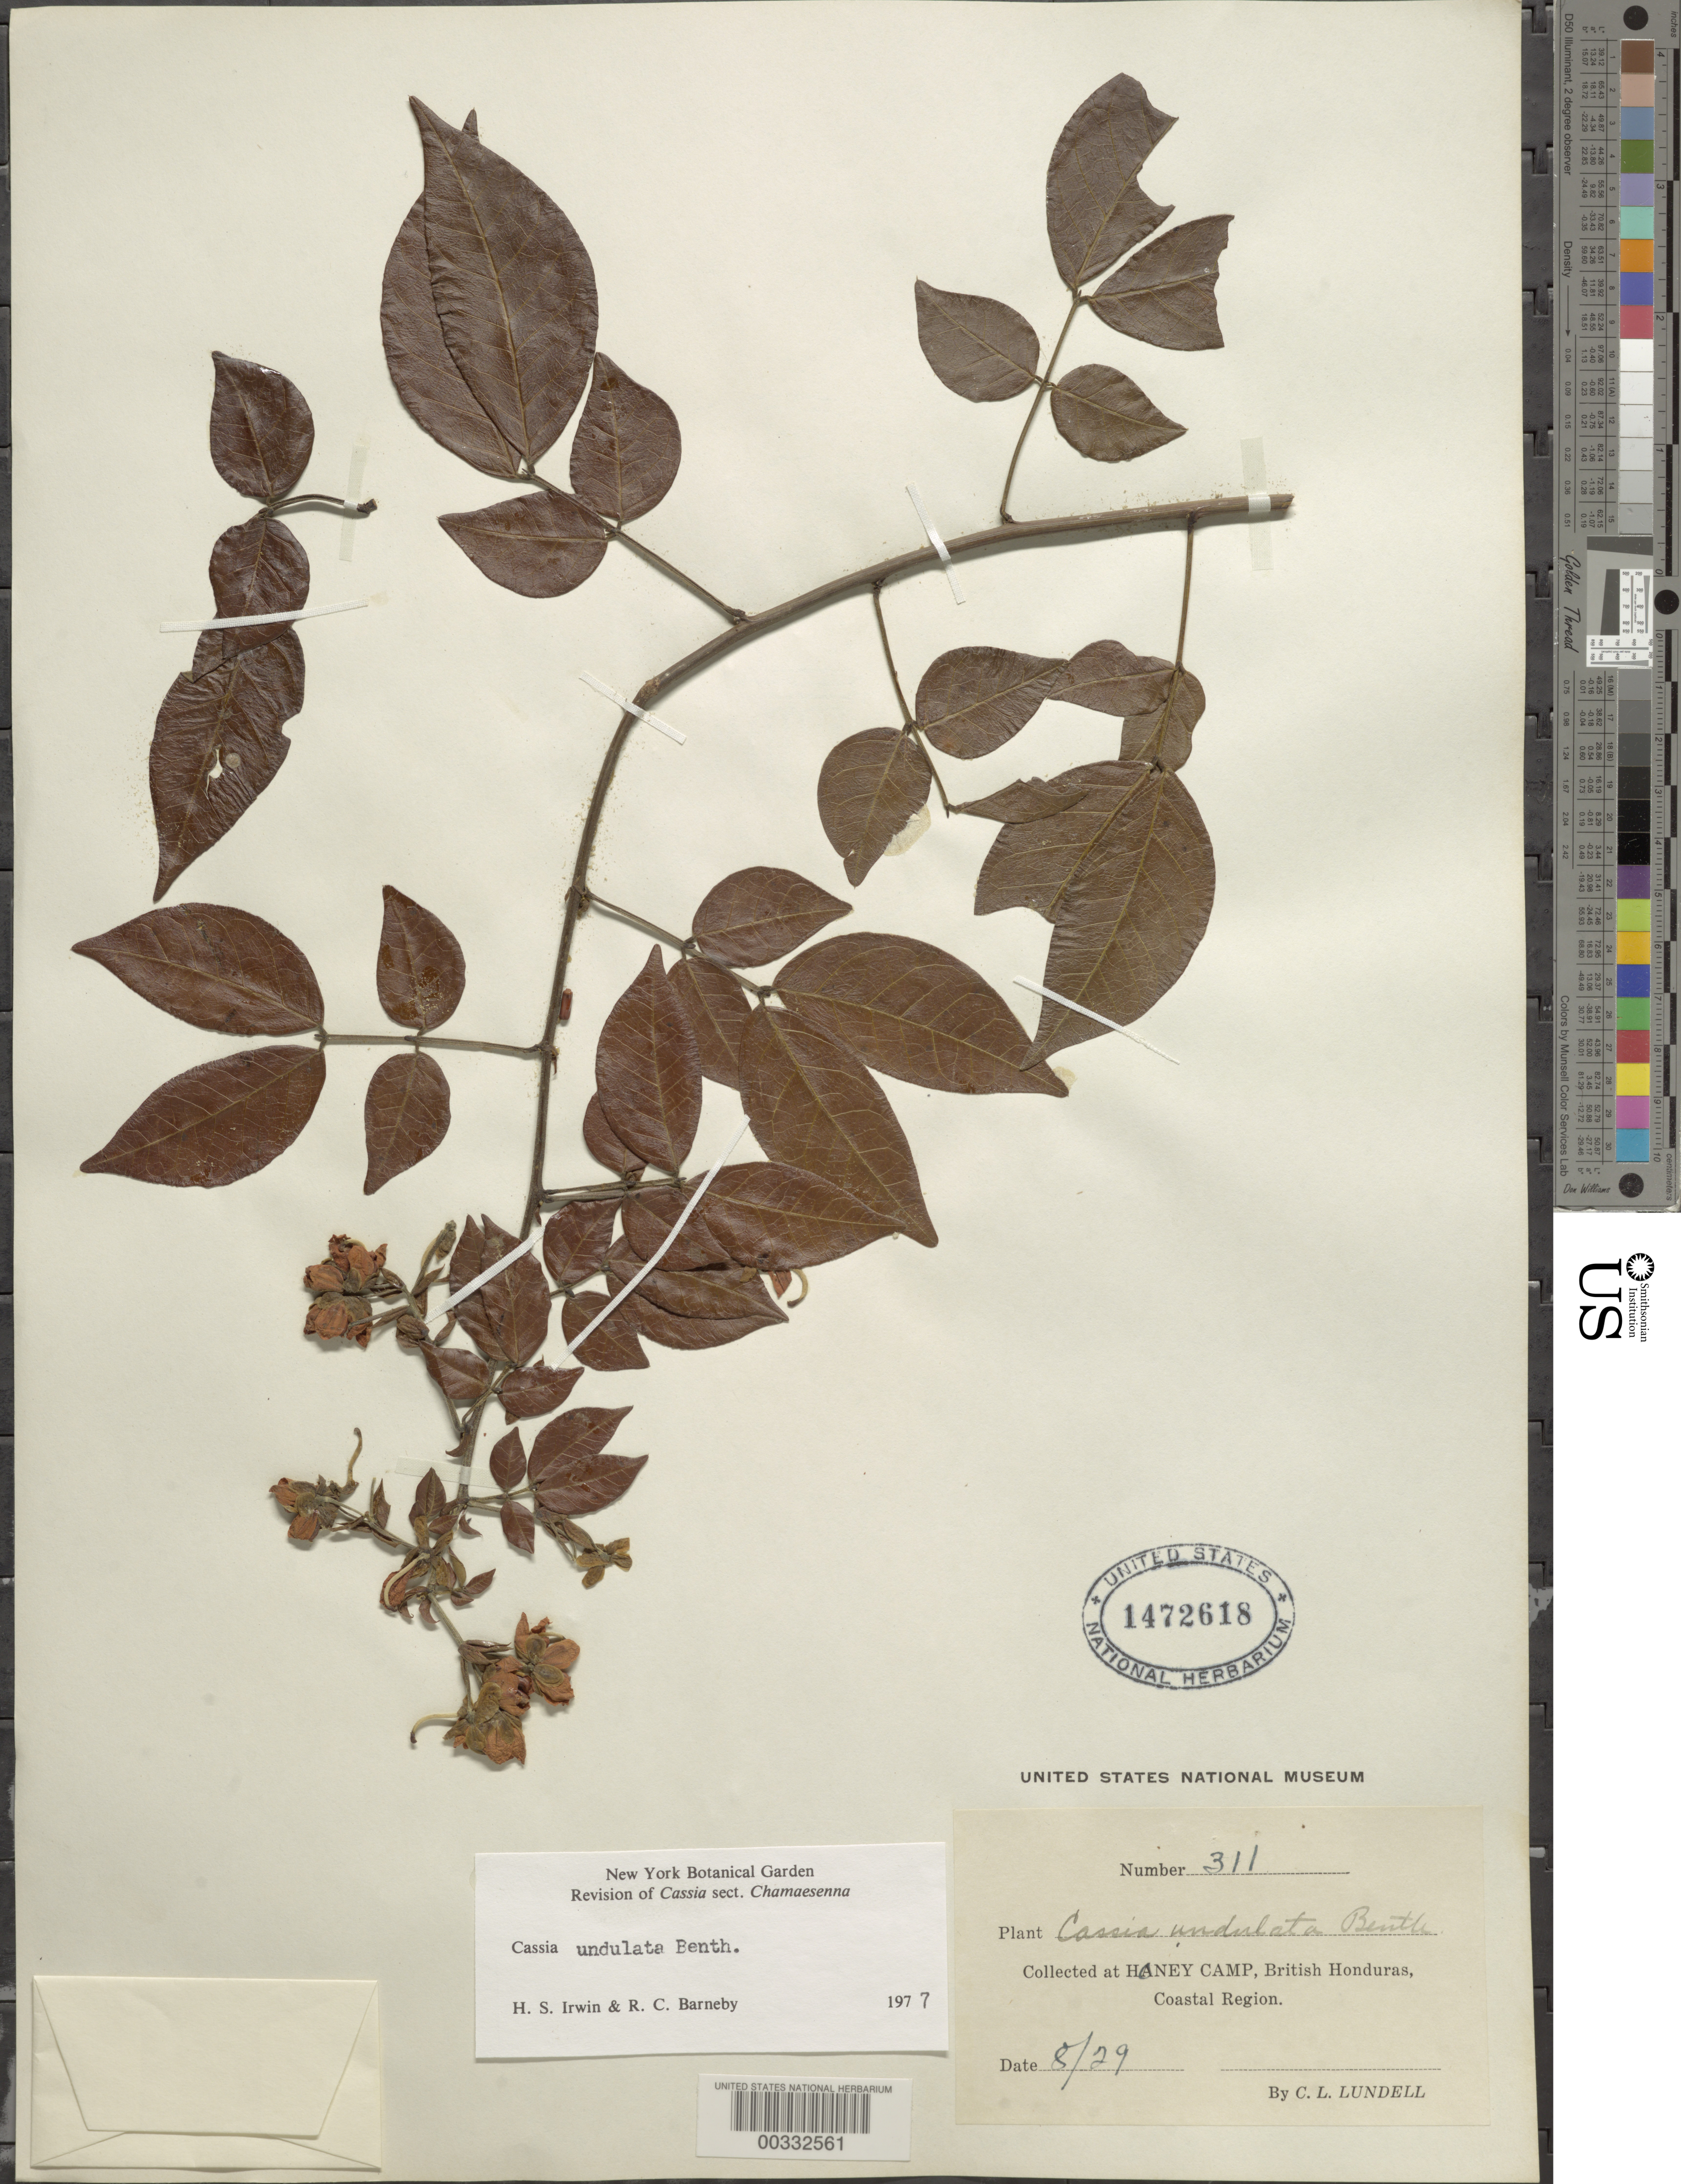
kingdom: Plantae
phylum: Tracheophyta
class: Magnoliopsida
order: Fabales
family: Fabaceae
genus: Senna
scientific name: Senna undulata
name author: (Benth.) H.S. Irwin & Barneby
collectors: C. L. Lundell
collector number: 311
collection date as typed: Aug 1929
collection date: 1929-08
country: Belize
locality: Honey Camp, coastal region.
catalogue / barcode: US 1472618